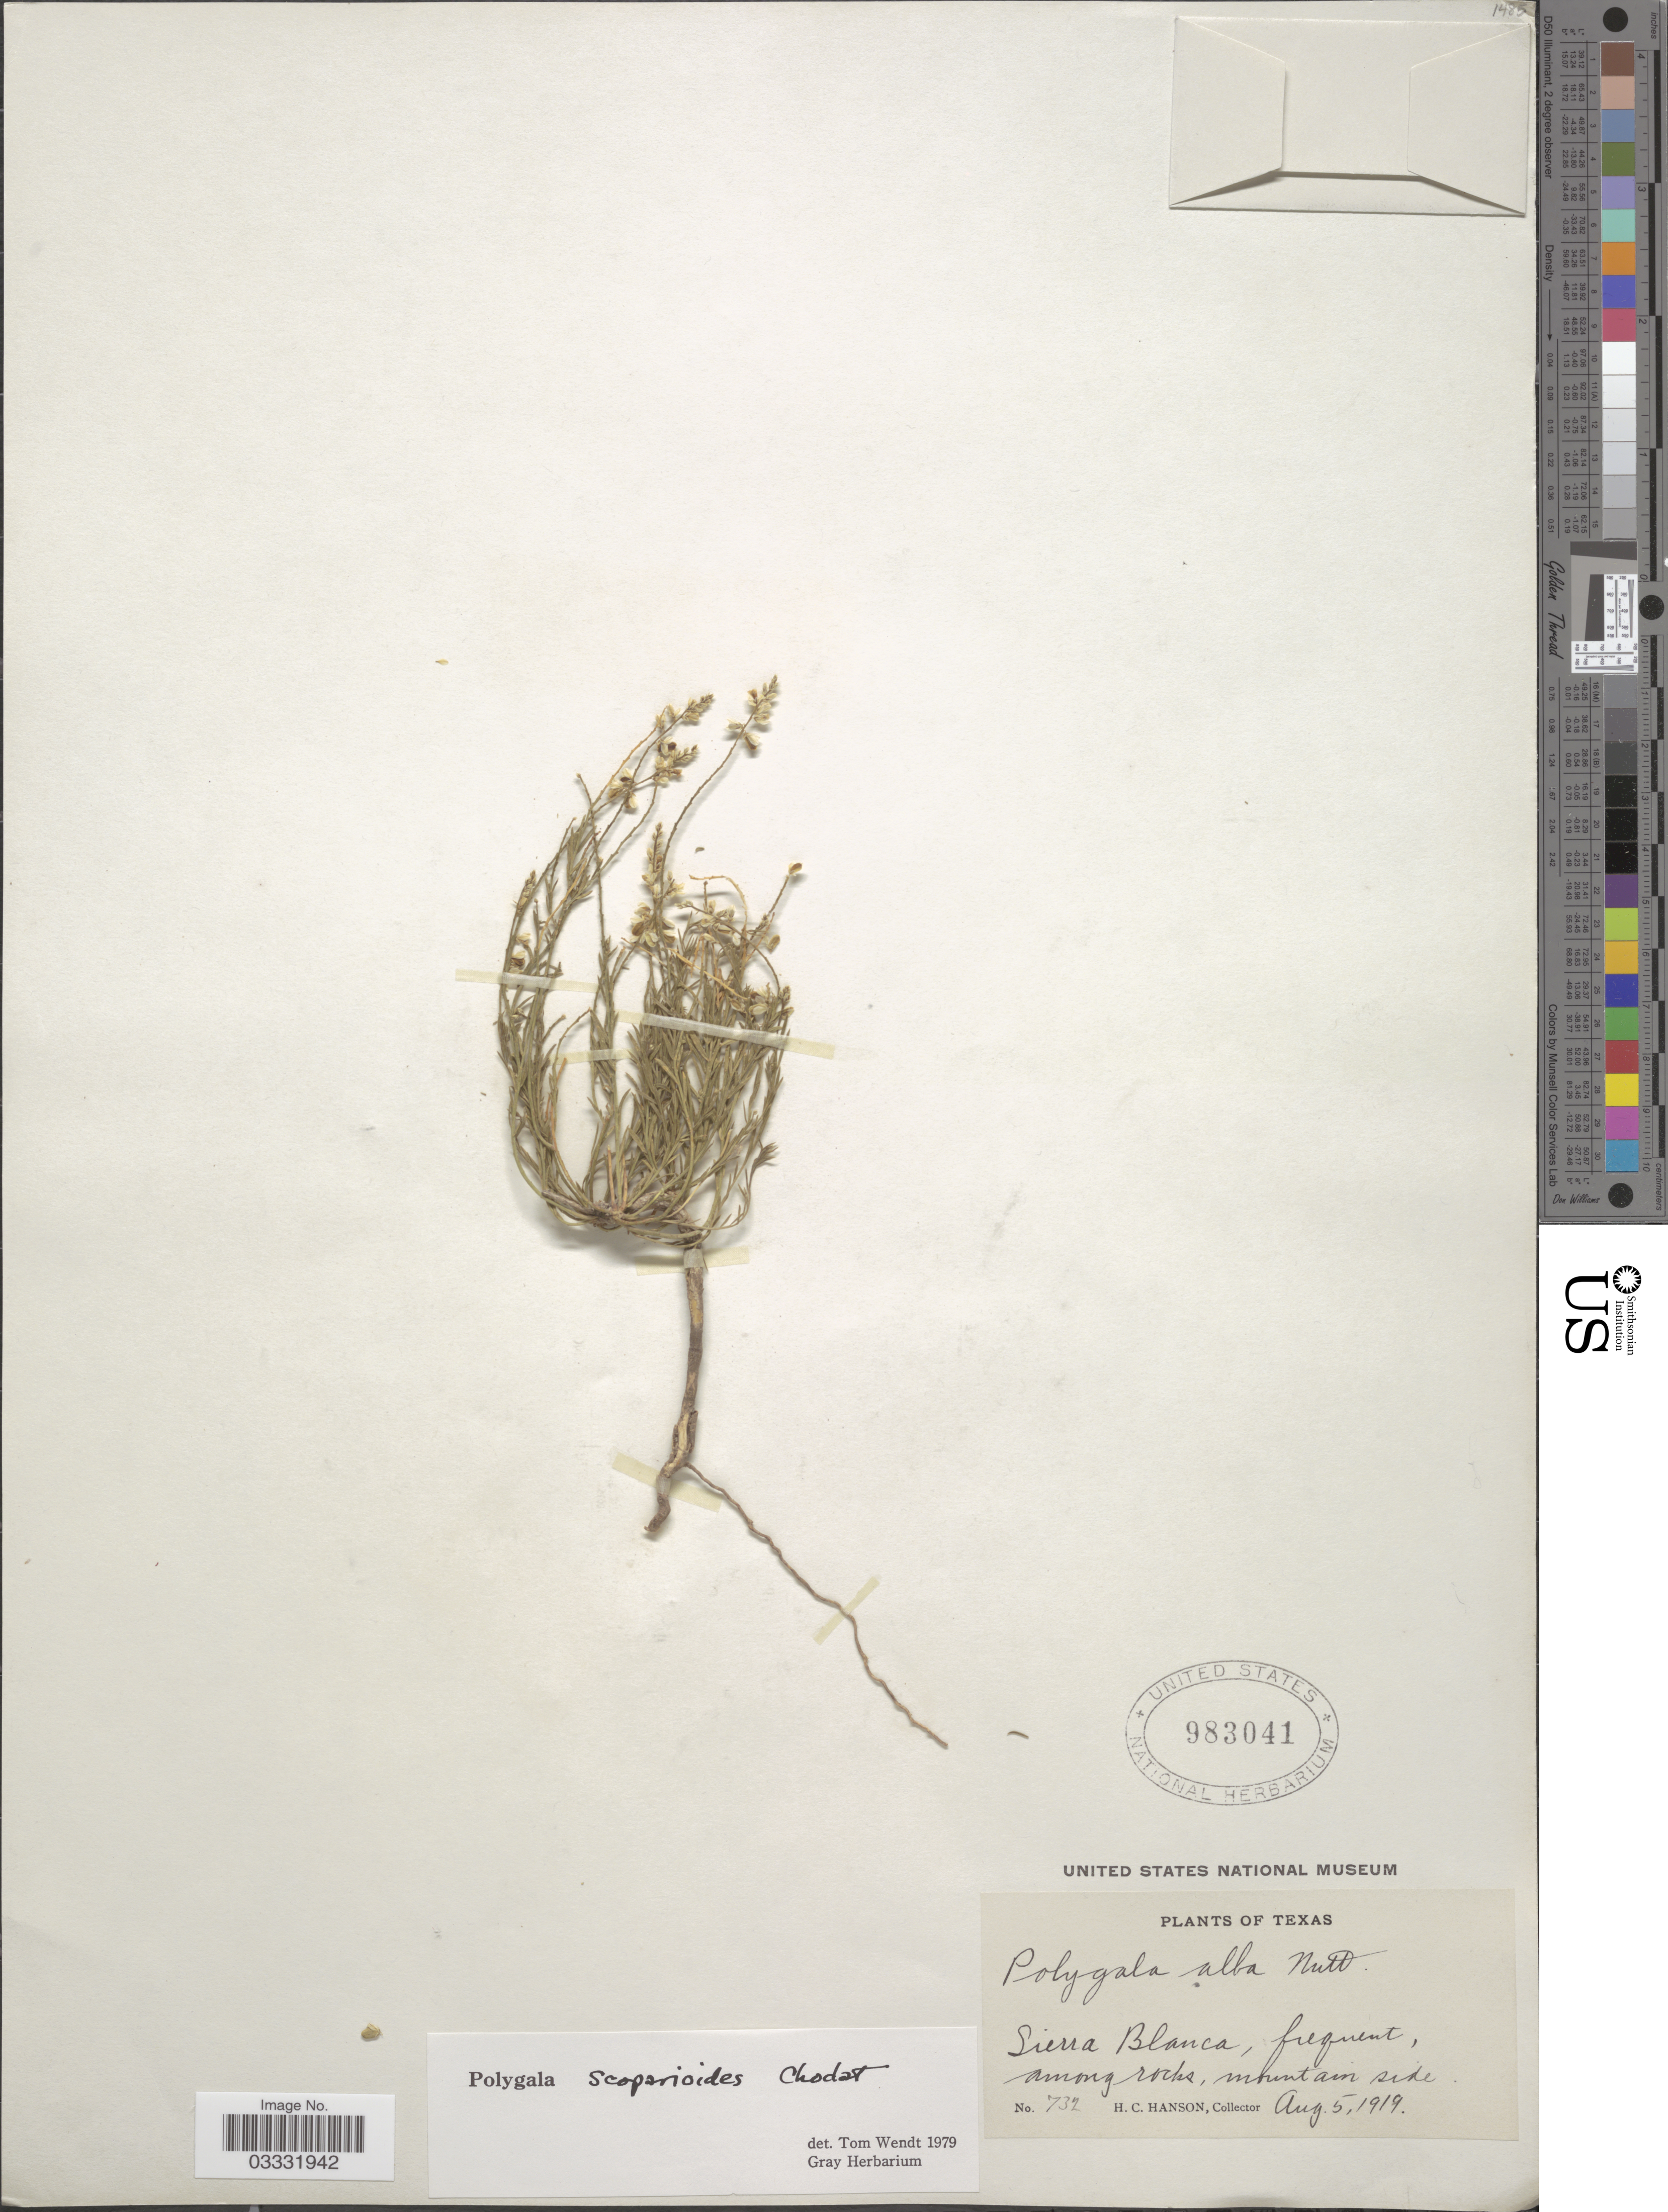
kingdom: Plantae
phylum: Tracheophyta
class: Magnoliopsida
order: Fabales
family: Polygalaceae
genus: Polygala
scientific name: Polygala scoparioides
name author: Chodat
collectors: H. Hanson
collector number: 732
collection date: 1919-08-05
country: United States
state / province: Texas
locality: Sierra Blanca, frequent, among rocks, mountain side.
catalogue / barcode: US 983041